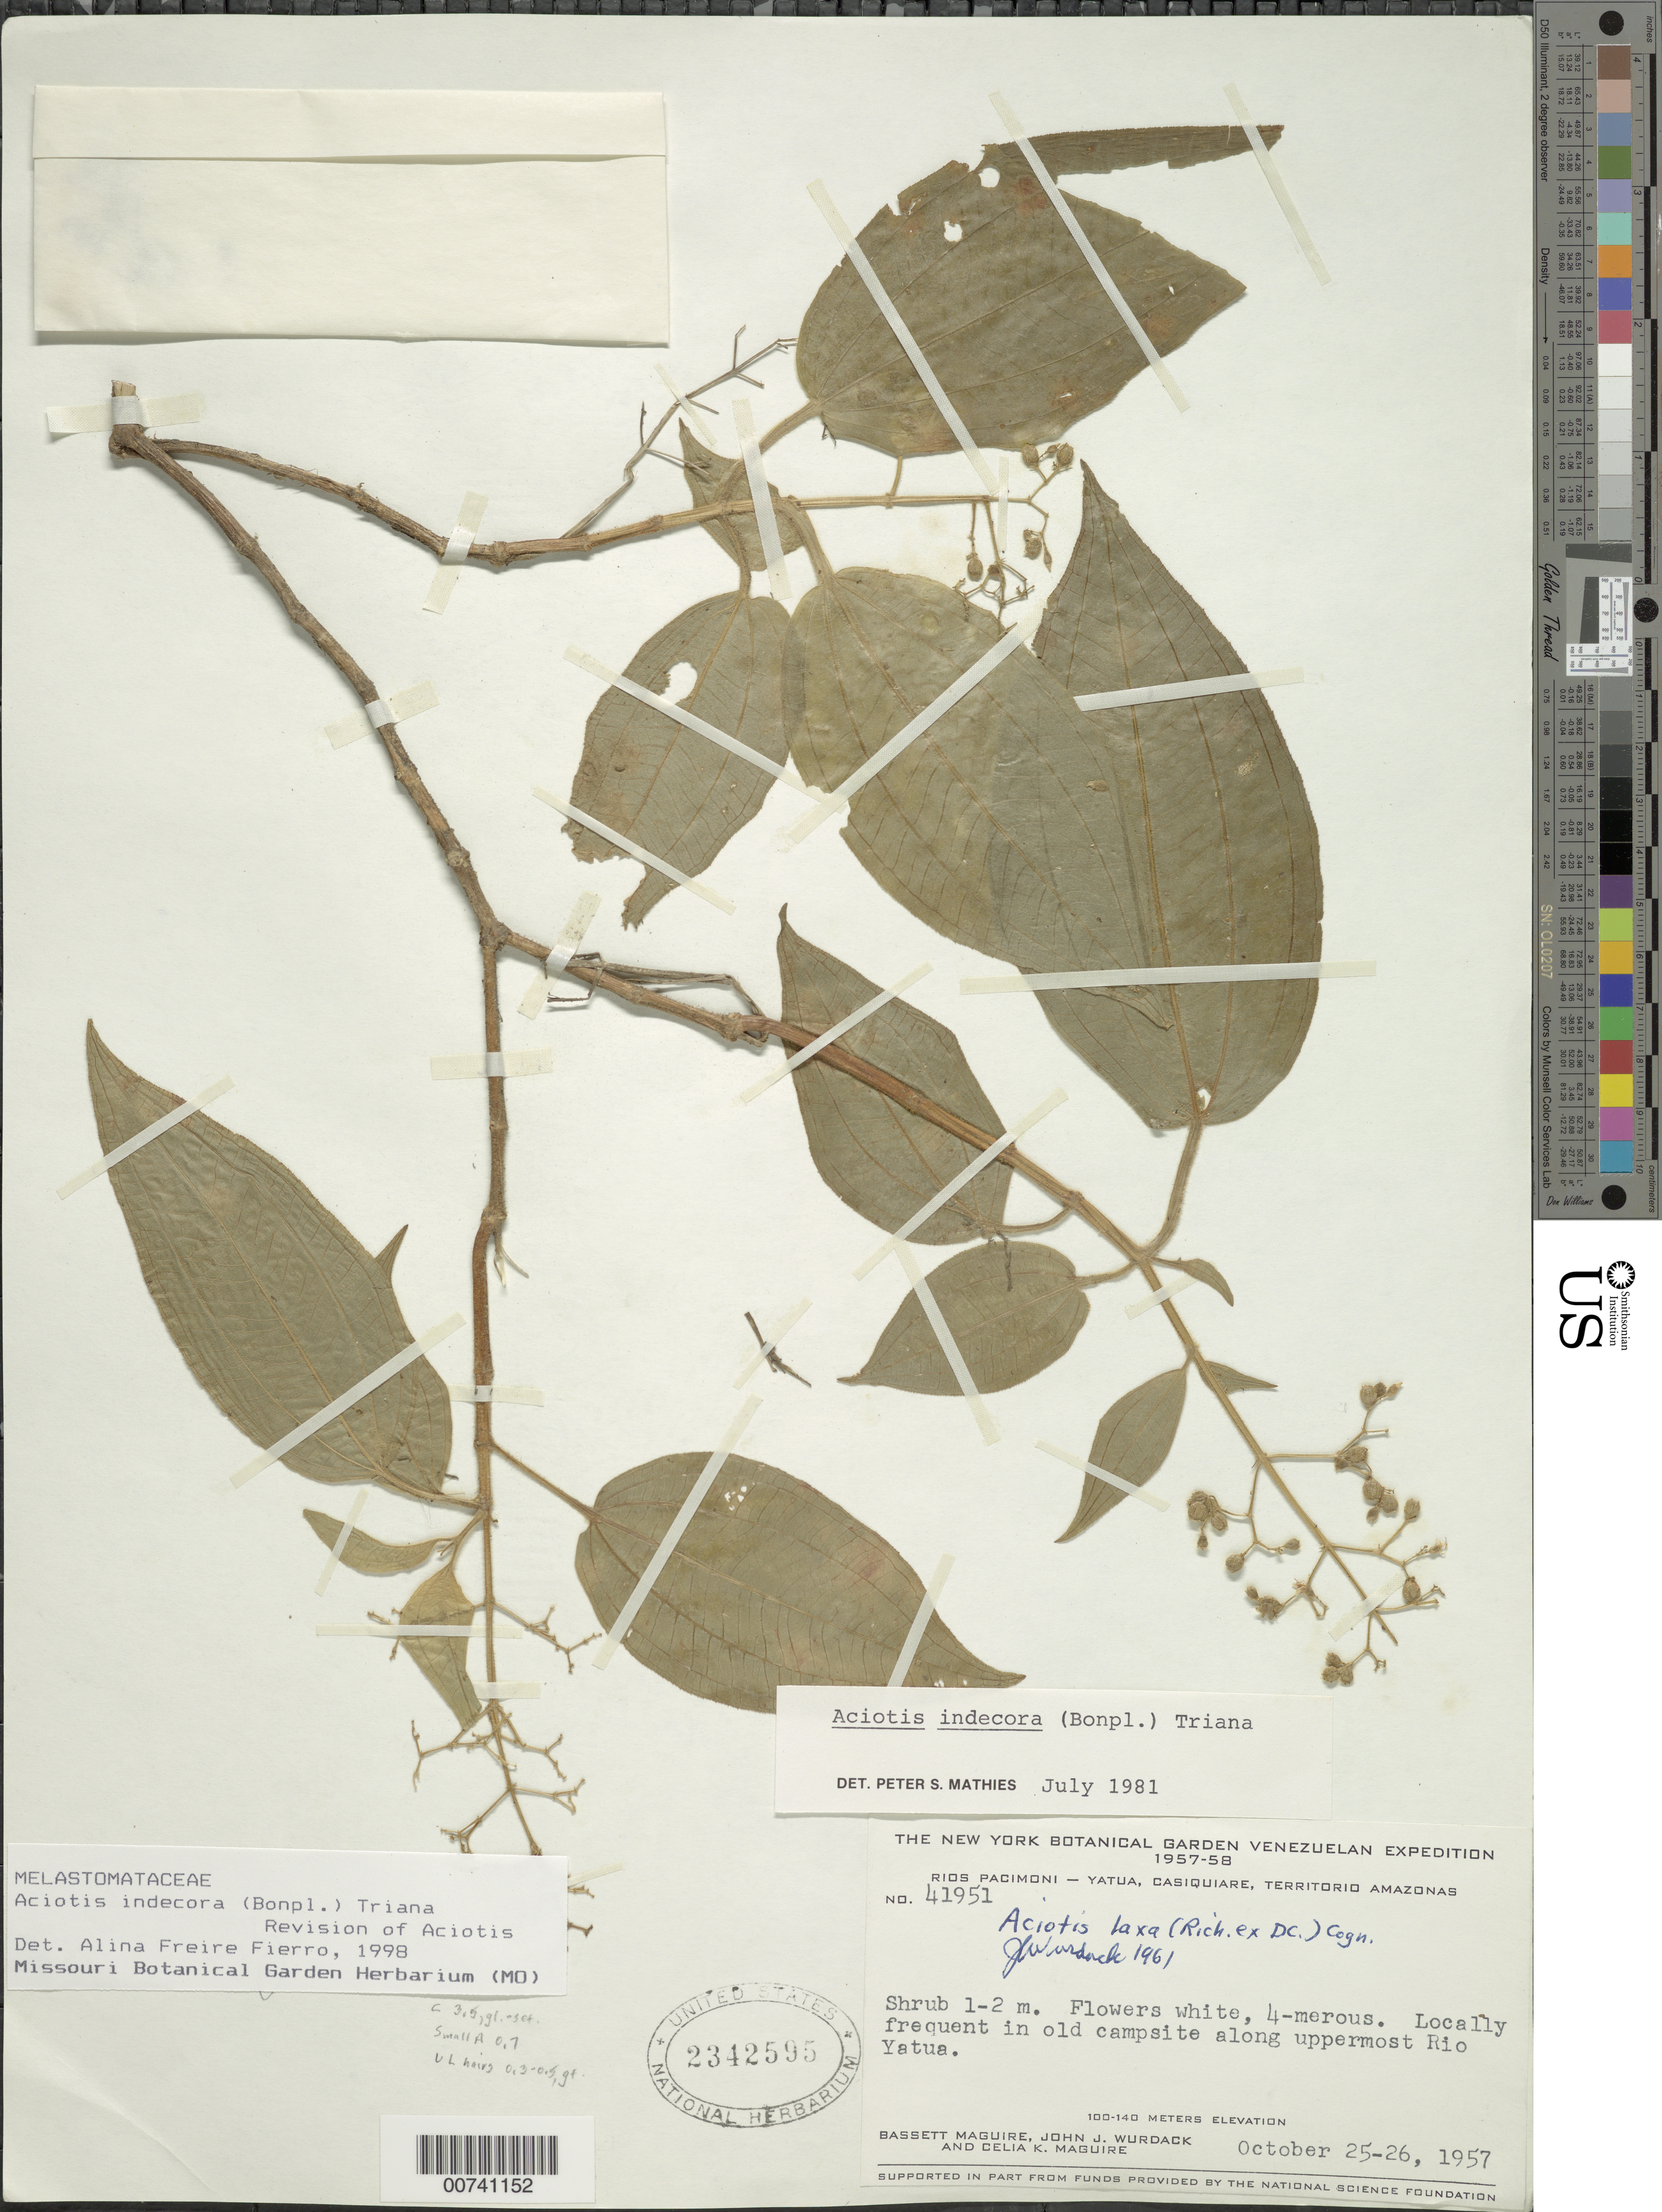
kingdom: Plantae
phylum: Tracheophyta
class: Magnoliopsida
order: Myrtales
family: Melastomataceae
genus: Aciotis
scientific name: Aciotis indecora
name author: (Bonpl.) Triana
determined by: Freire-Fierro, A.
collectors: B. Maguire, J. J. Wurdack & C. K. Maguire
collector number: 41951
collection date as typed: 25-Oct-57 to 26-Oct-57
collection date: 1957-10-25/1957-10-26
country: Venezuela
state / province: Amazonas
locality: Río Yatua, uppermost part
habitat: Old campsite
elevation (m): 100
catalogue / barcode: US 2342595